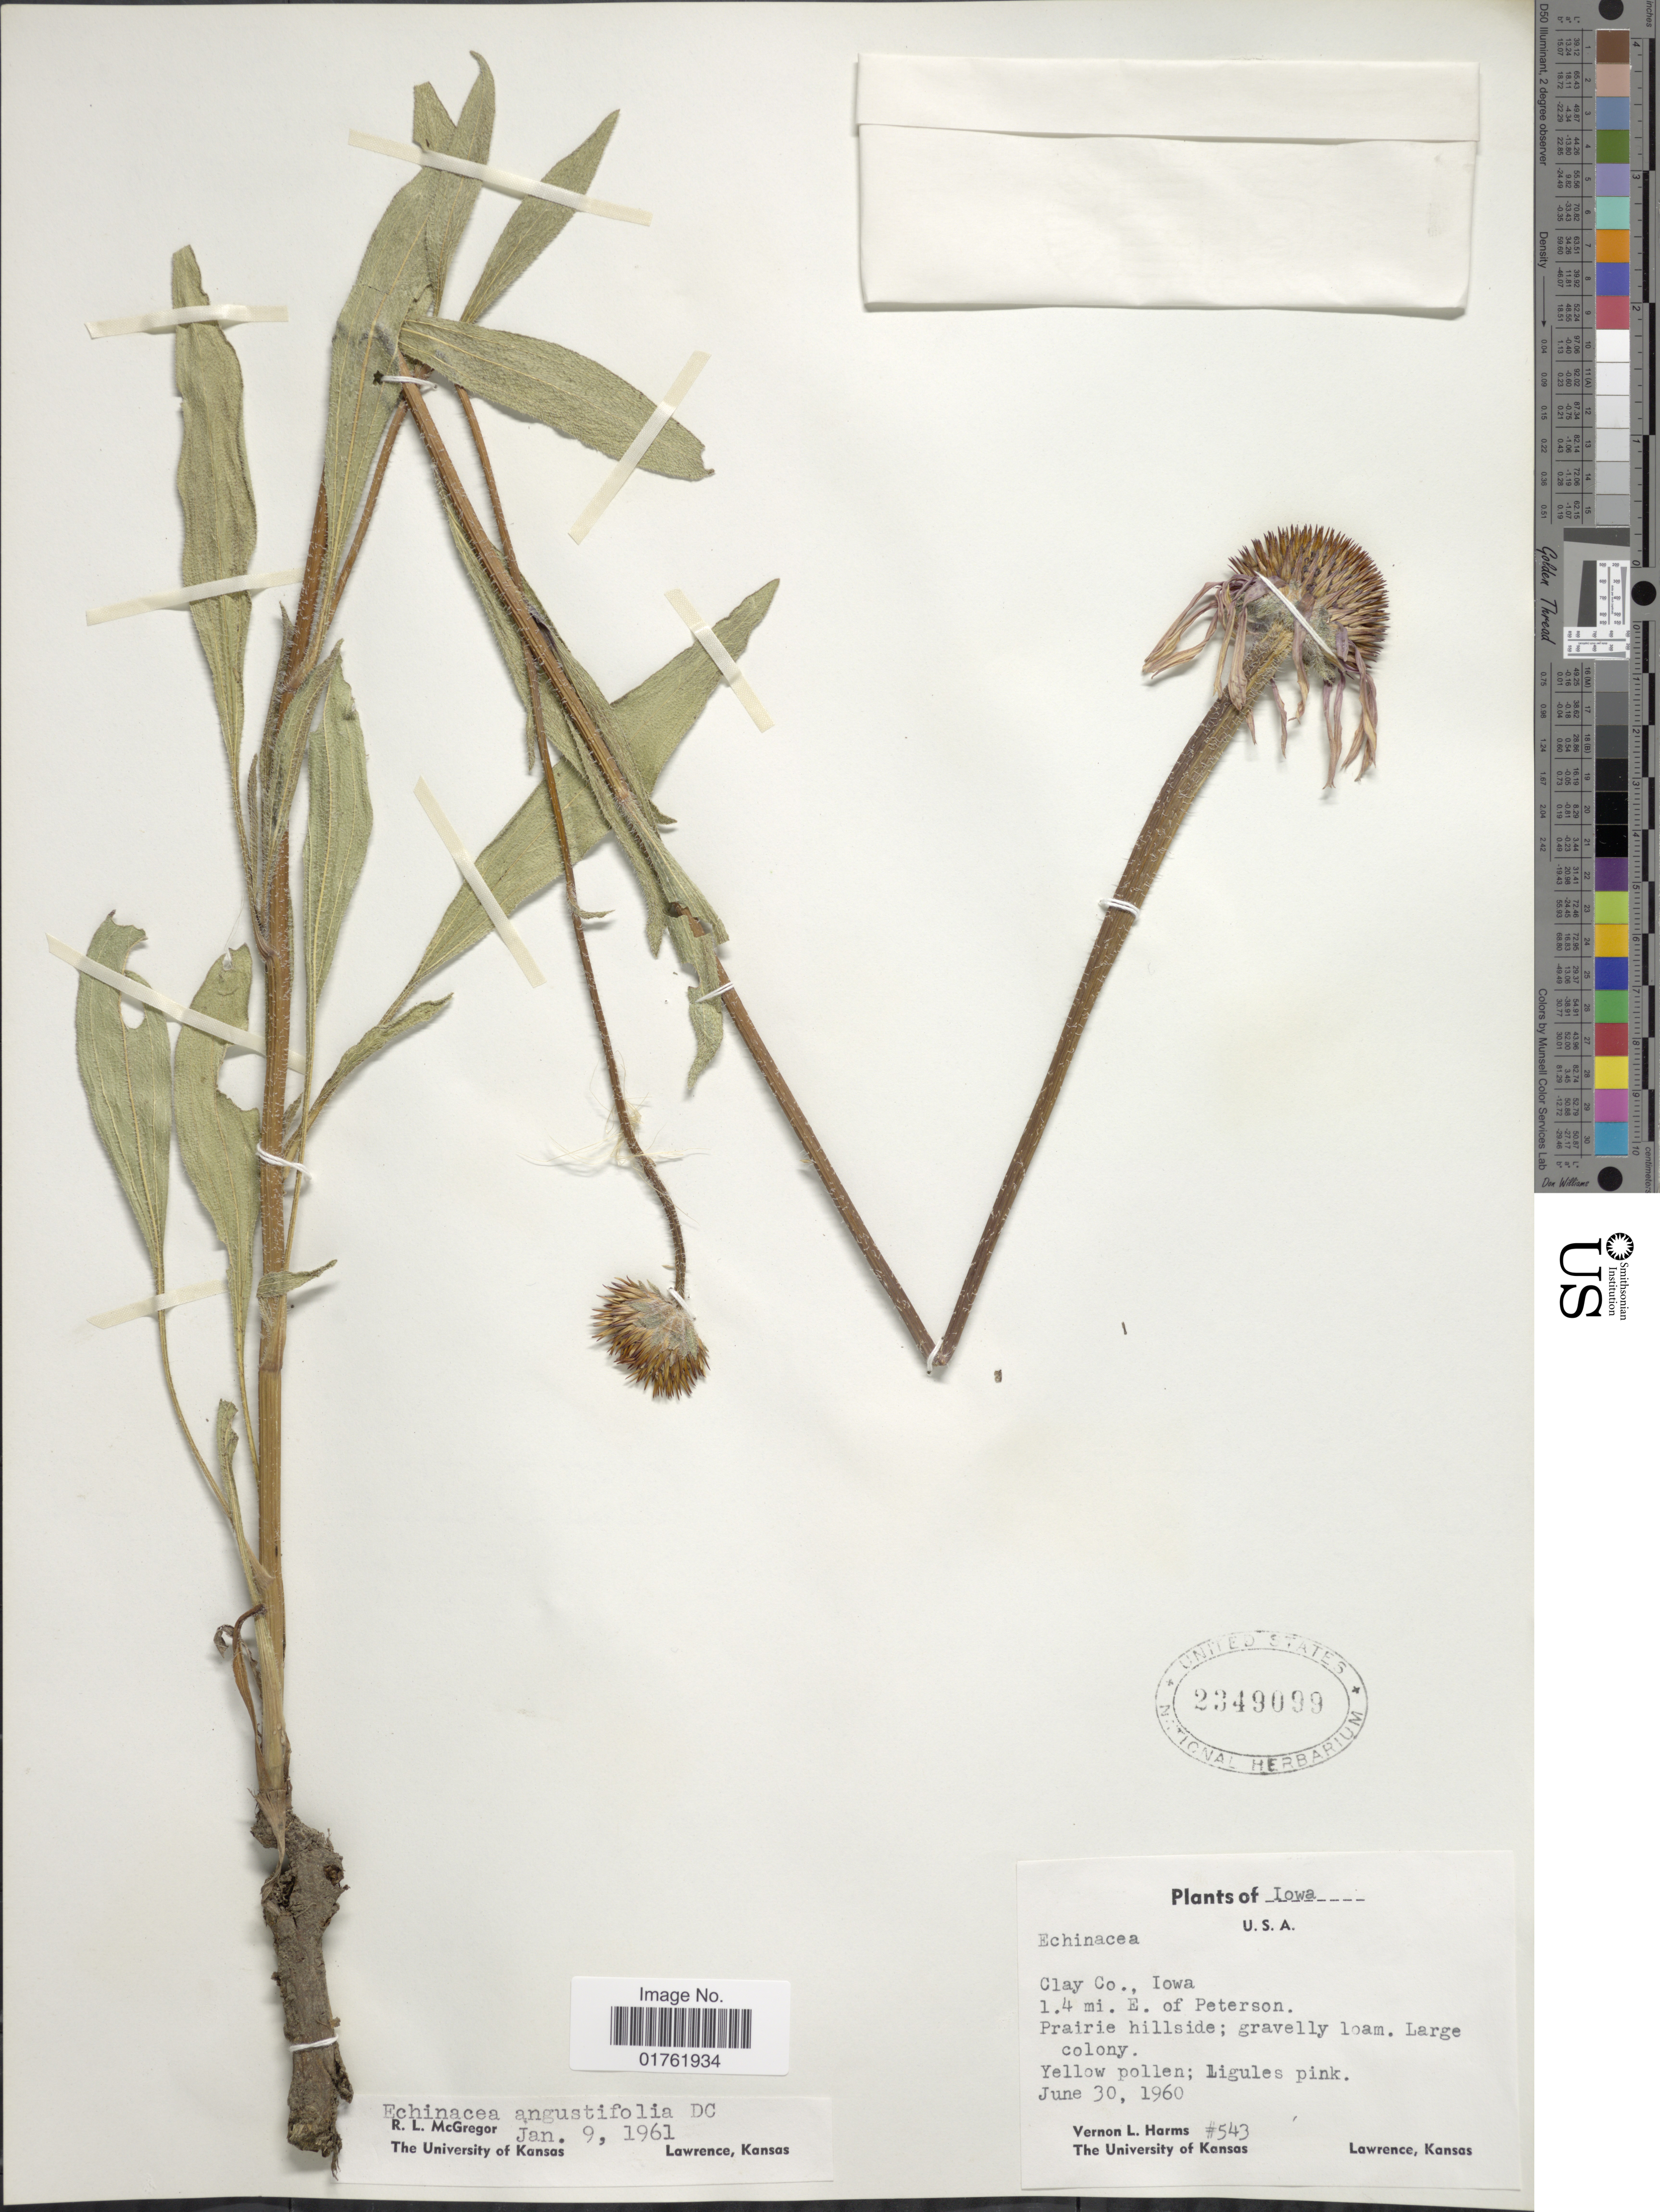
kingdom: Plantae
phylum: Tracheophyta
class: Magnoliopsida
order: Asterales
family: Asteraceae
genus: Echinacea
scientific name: Echinacea angustifolia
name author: DC.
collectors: V. Harms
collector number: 543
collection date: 1960-06-30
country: United States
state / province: Iowa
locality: Clay Co., 1.4 mi E. of Peterson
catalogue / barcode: US 2349099